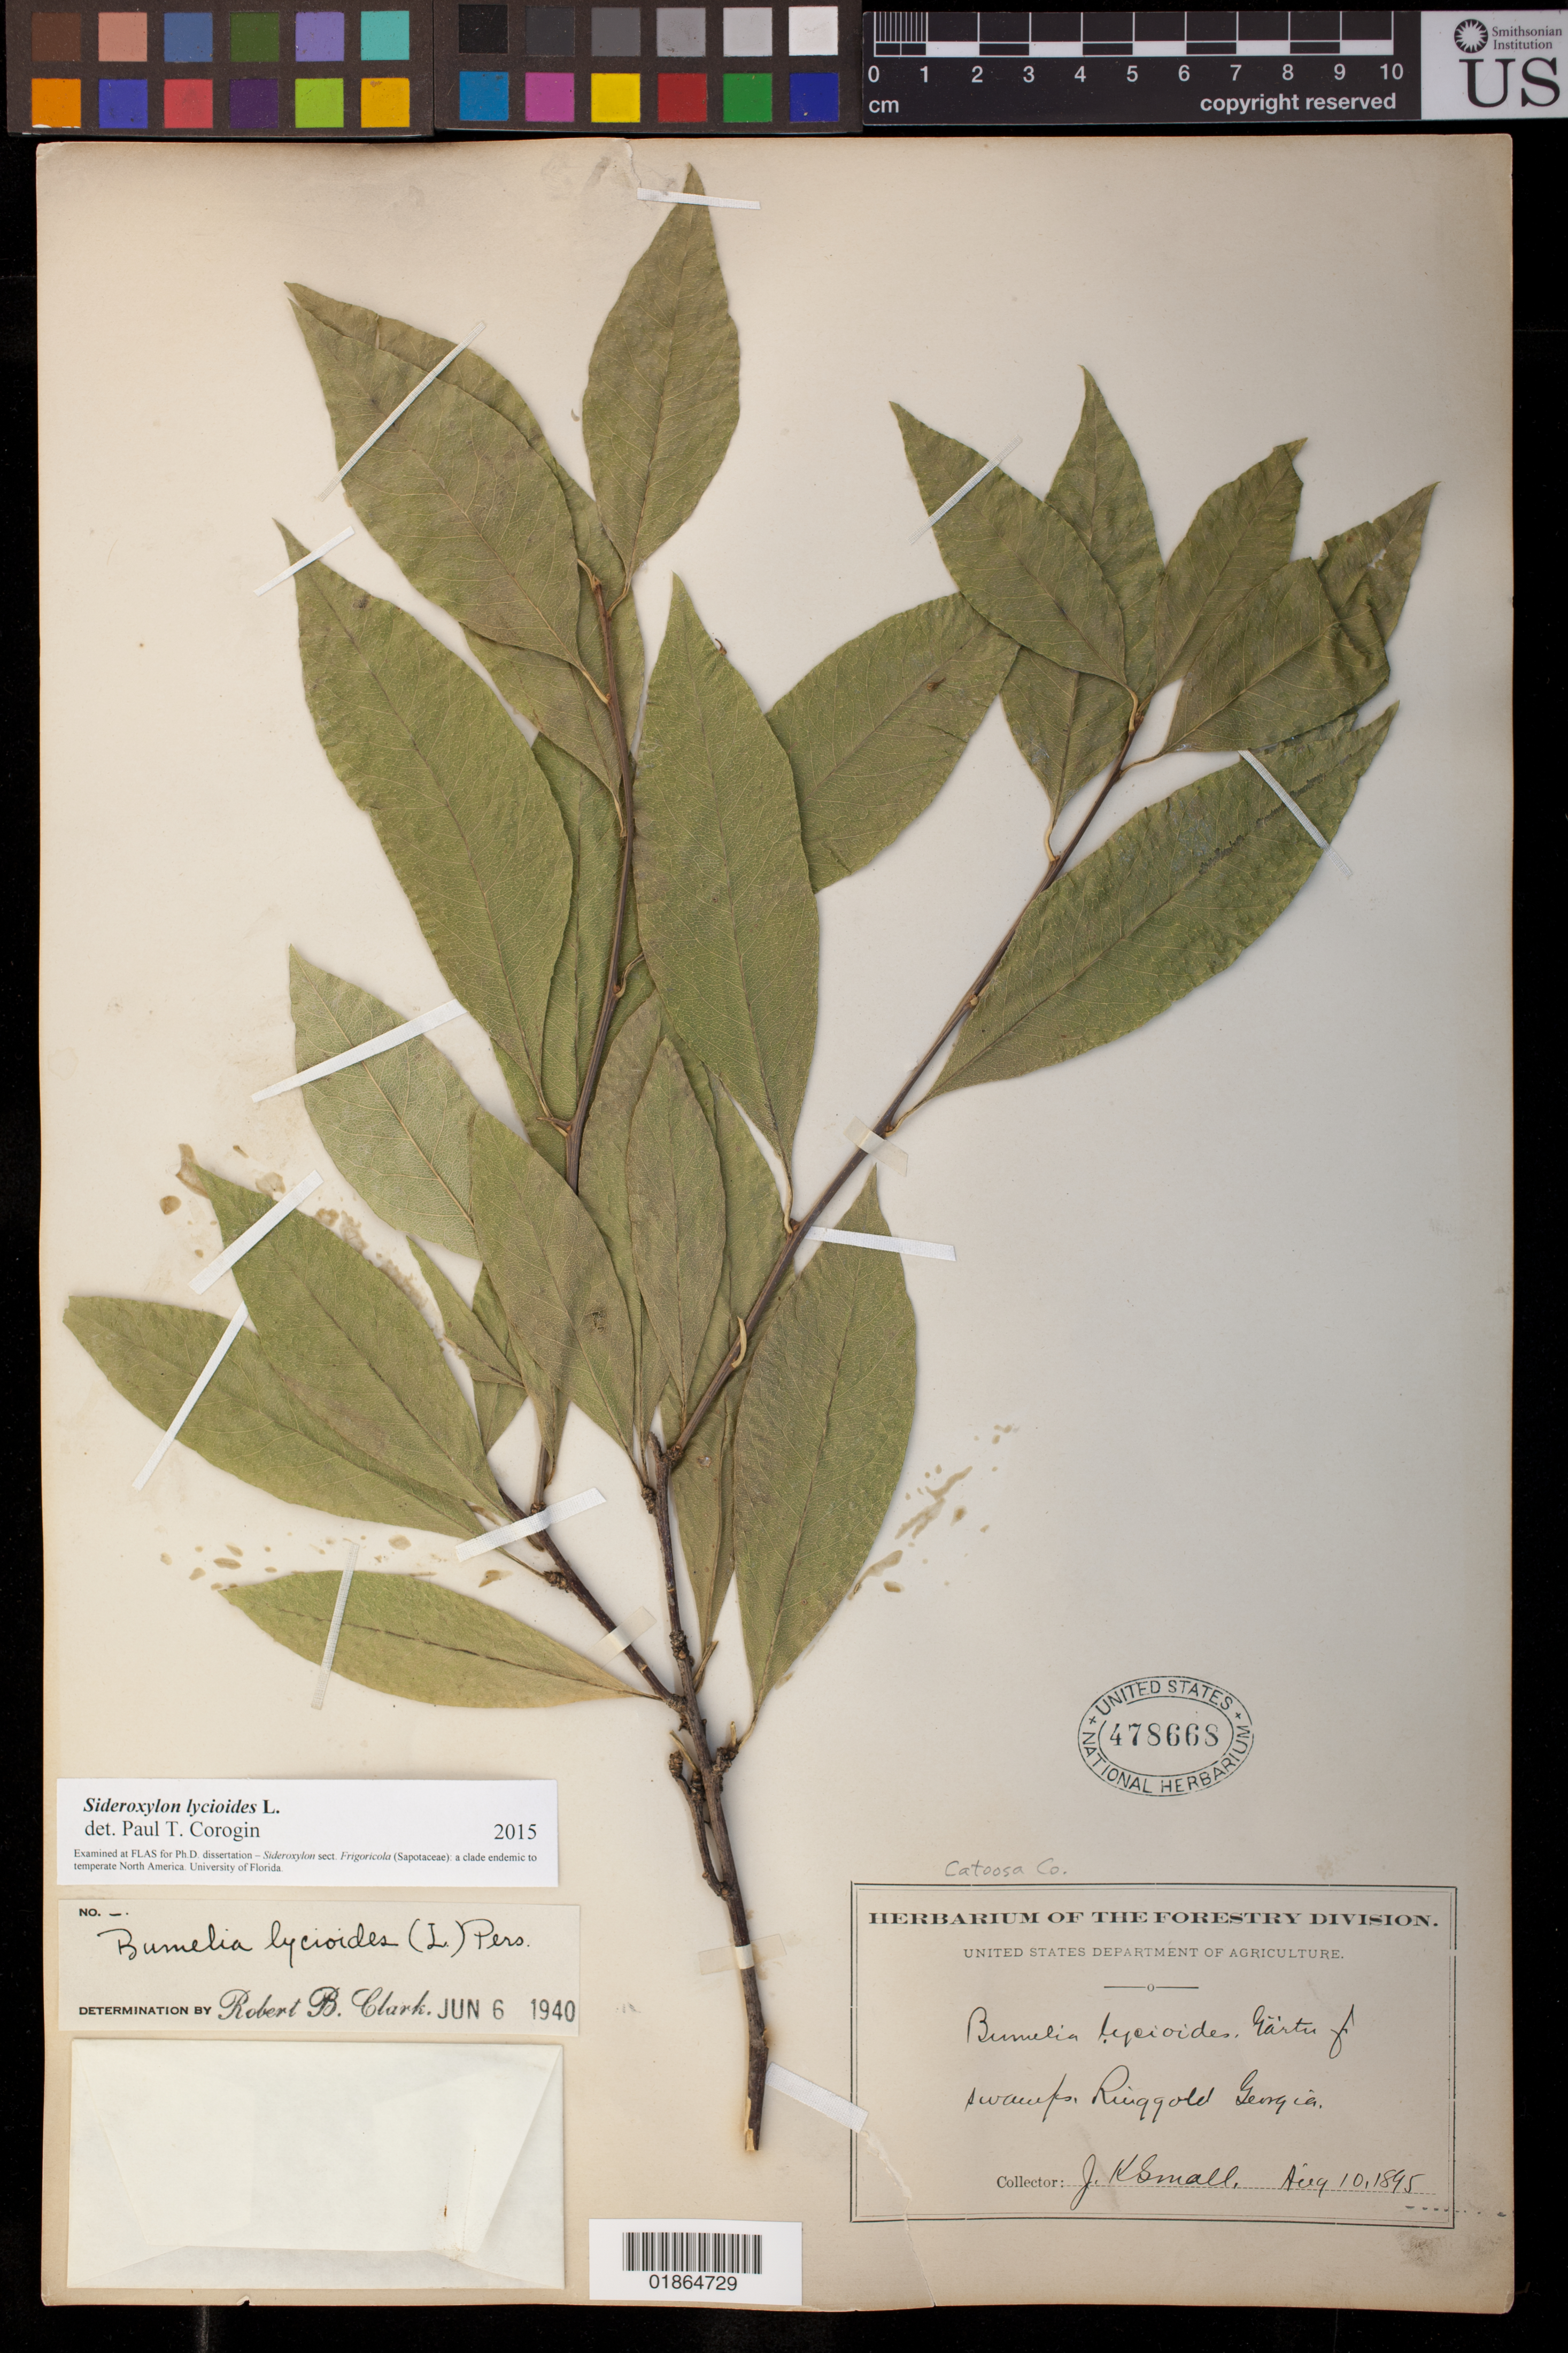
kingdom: Plantae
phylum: Tracheophyta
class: Magnoliopsida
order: Ericales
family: Sapotaceae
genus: Sideroxylon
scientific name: Sideroxylon lycioides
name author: L.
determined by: Corogin, P. T.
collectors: J. K. Small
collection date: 1895-08-10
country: United States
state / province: Georgia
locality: Swamp, Ringgold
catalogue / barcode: US 478668